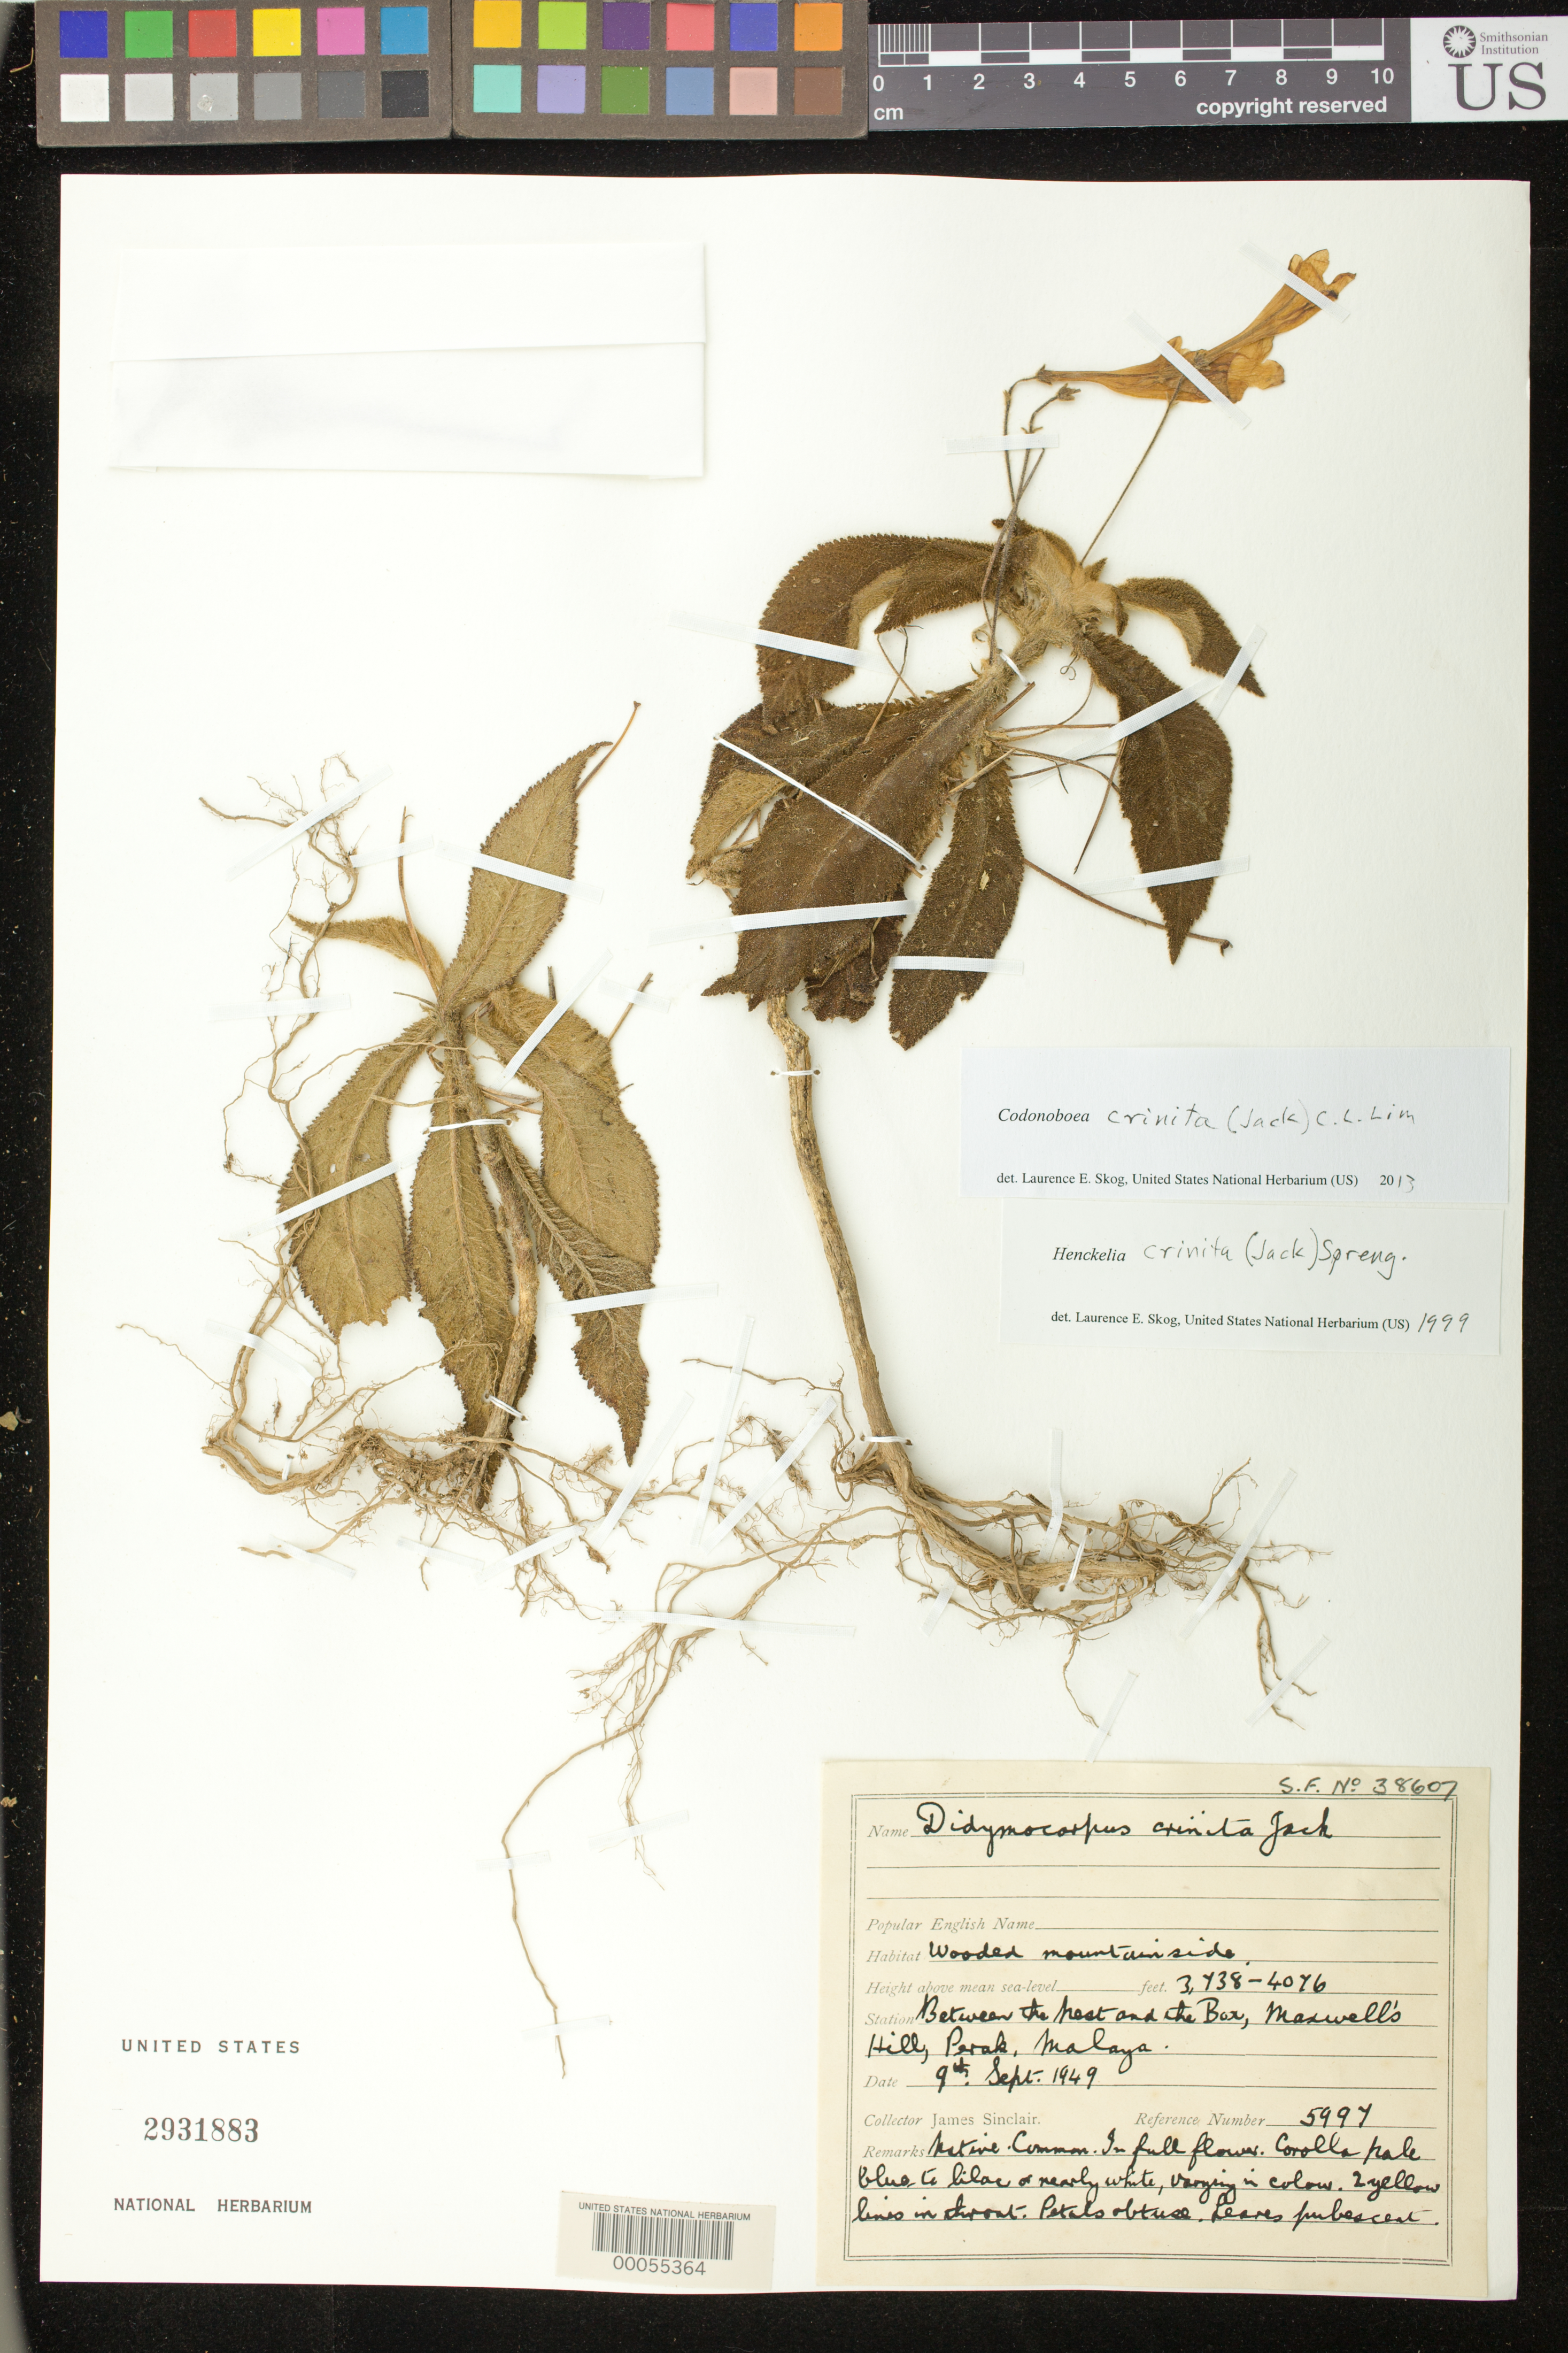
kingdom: Plantae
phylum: Tracheophyta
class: Magnoliopsida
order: Lamiales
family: Gesneriaceae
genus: Codonoboea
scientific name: Codonoboea crinita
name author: (Jack) C.L. Lim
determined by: Skog, Laurence E.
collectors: J. Sinclair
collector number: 5997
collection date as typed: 09 Sep 1949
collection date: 1949-09-09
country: Malaysia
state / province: Perak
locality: Perak, Between the nest and the box, maxwell's hill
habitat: Wooded mountainside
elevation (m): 1048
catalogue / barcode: US 2931883